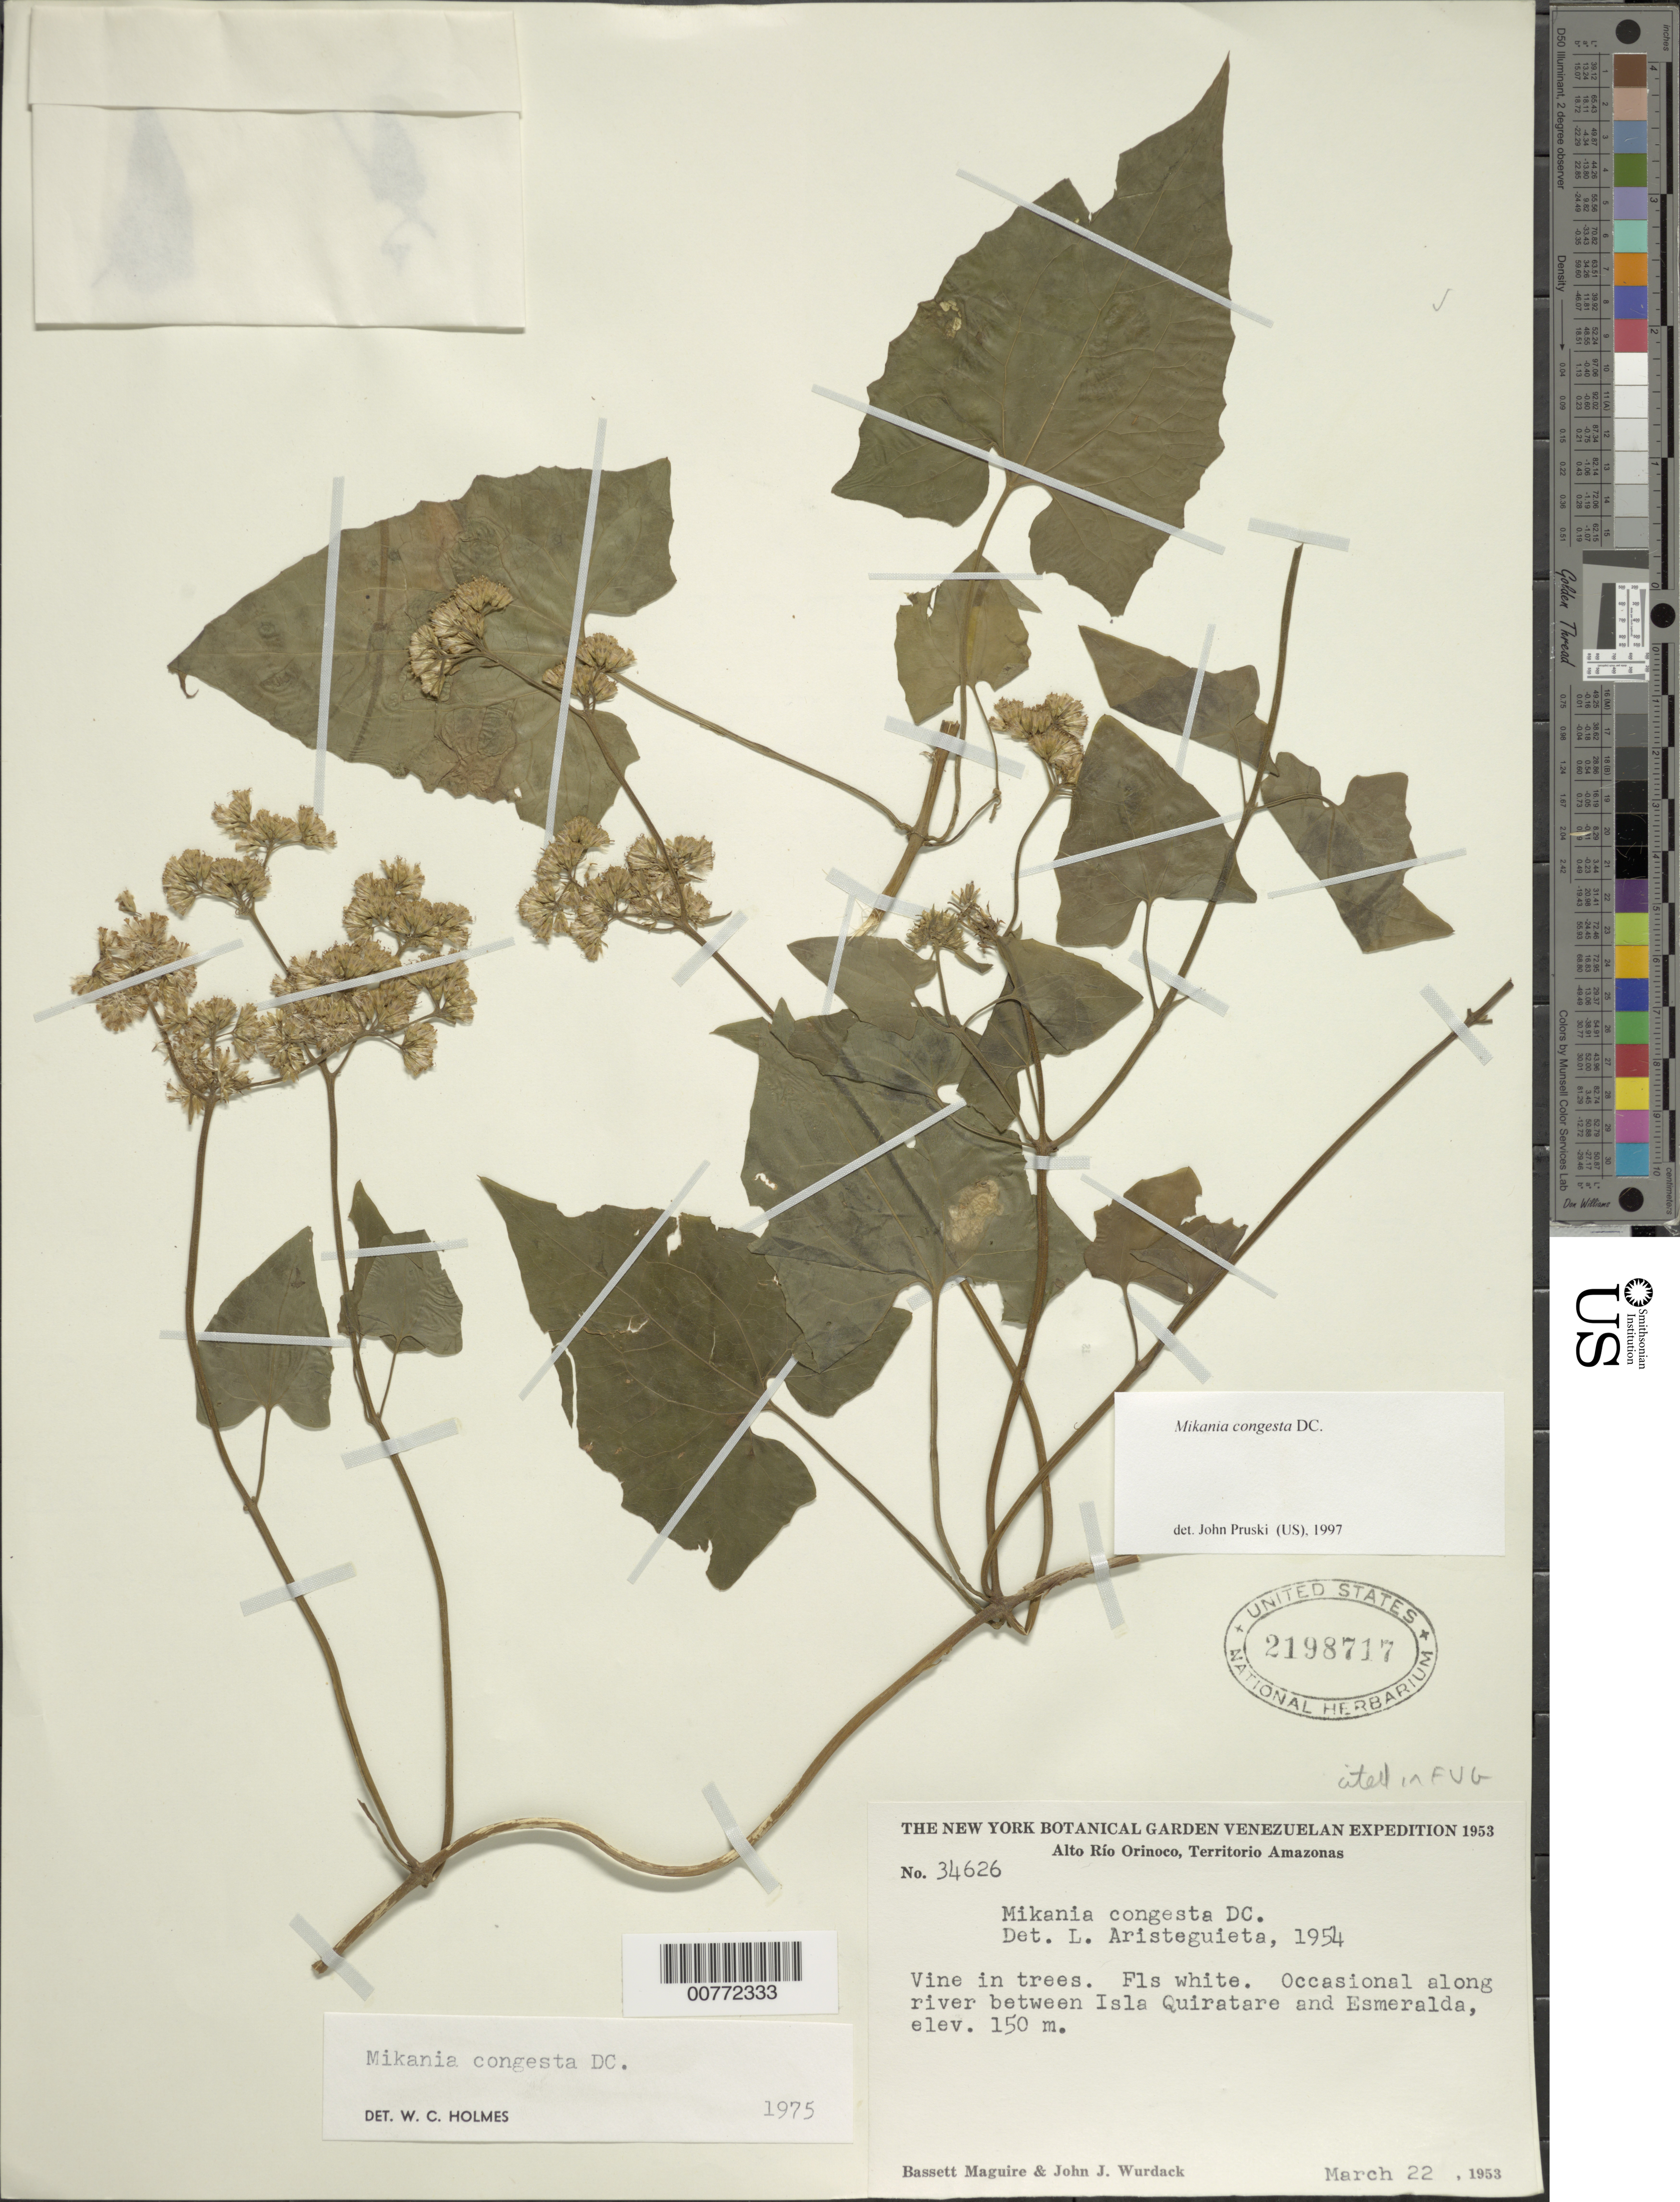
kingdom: Plantae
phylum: Tracheophyta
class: Magnoliopsida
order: Asterales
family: Asteraceae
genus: Mikania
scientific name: Mikania congesta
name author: DC.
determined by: Aristeguieta, L.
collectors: B. Maguire & J. J. Wurdack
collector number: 34626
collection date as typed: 22-Mar-53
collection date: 1953-03-22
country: Venezuela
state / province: Amazonas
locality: Alto Río Orinoco, between Isla Quiratare and Esmeralda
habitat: Riverbank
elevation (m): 150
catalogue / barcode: US 2198717